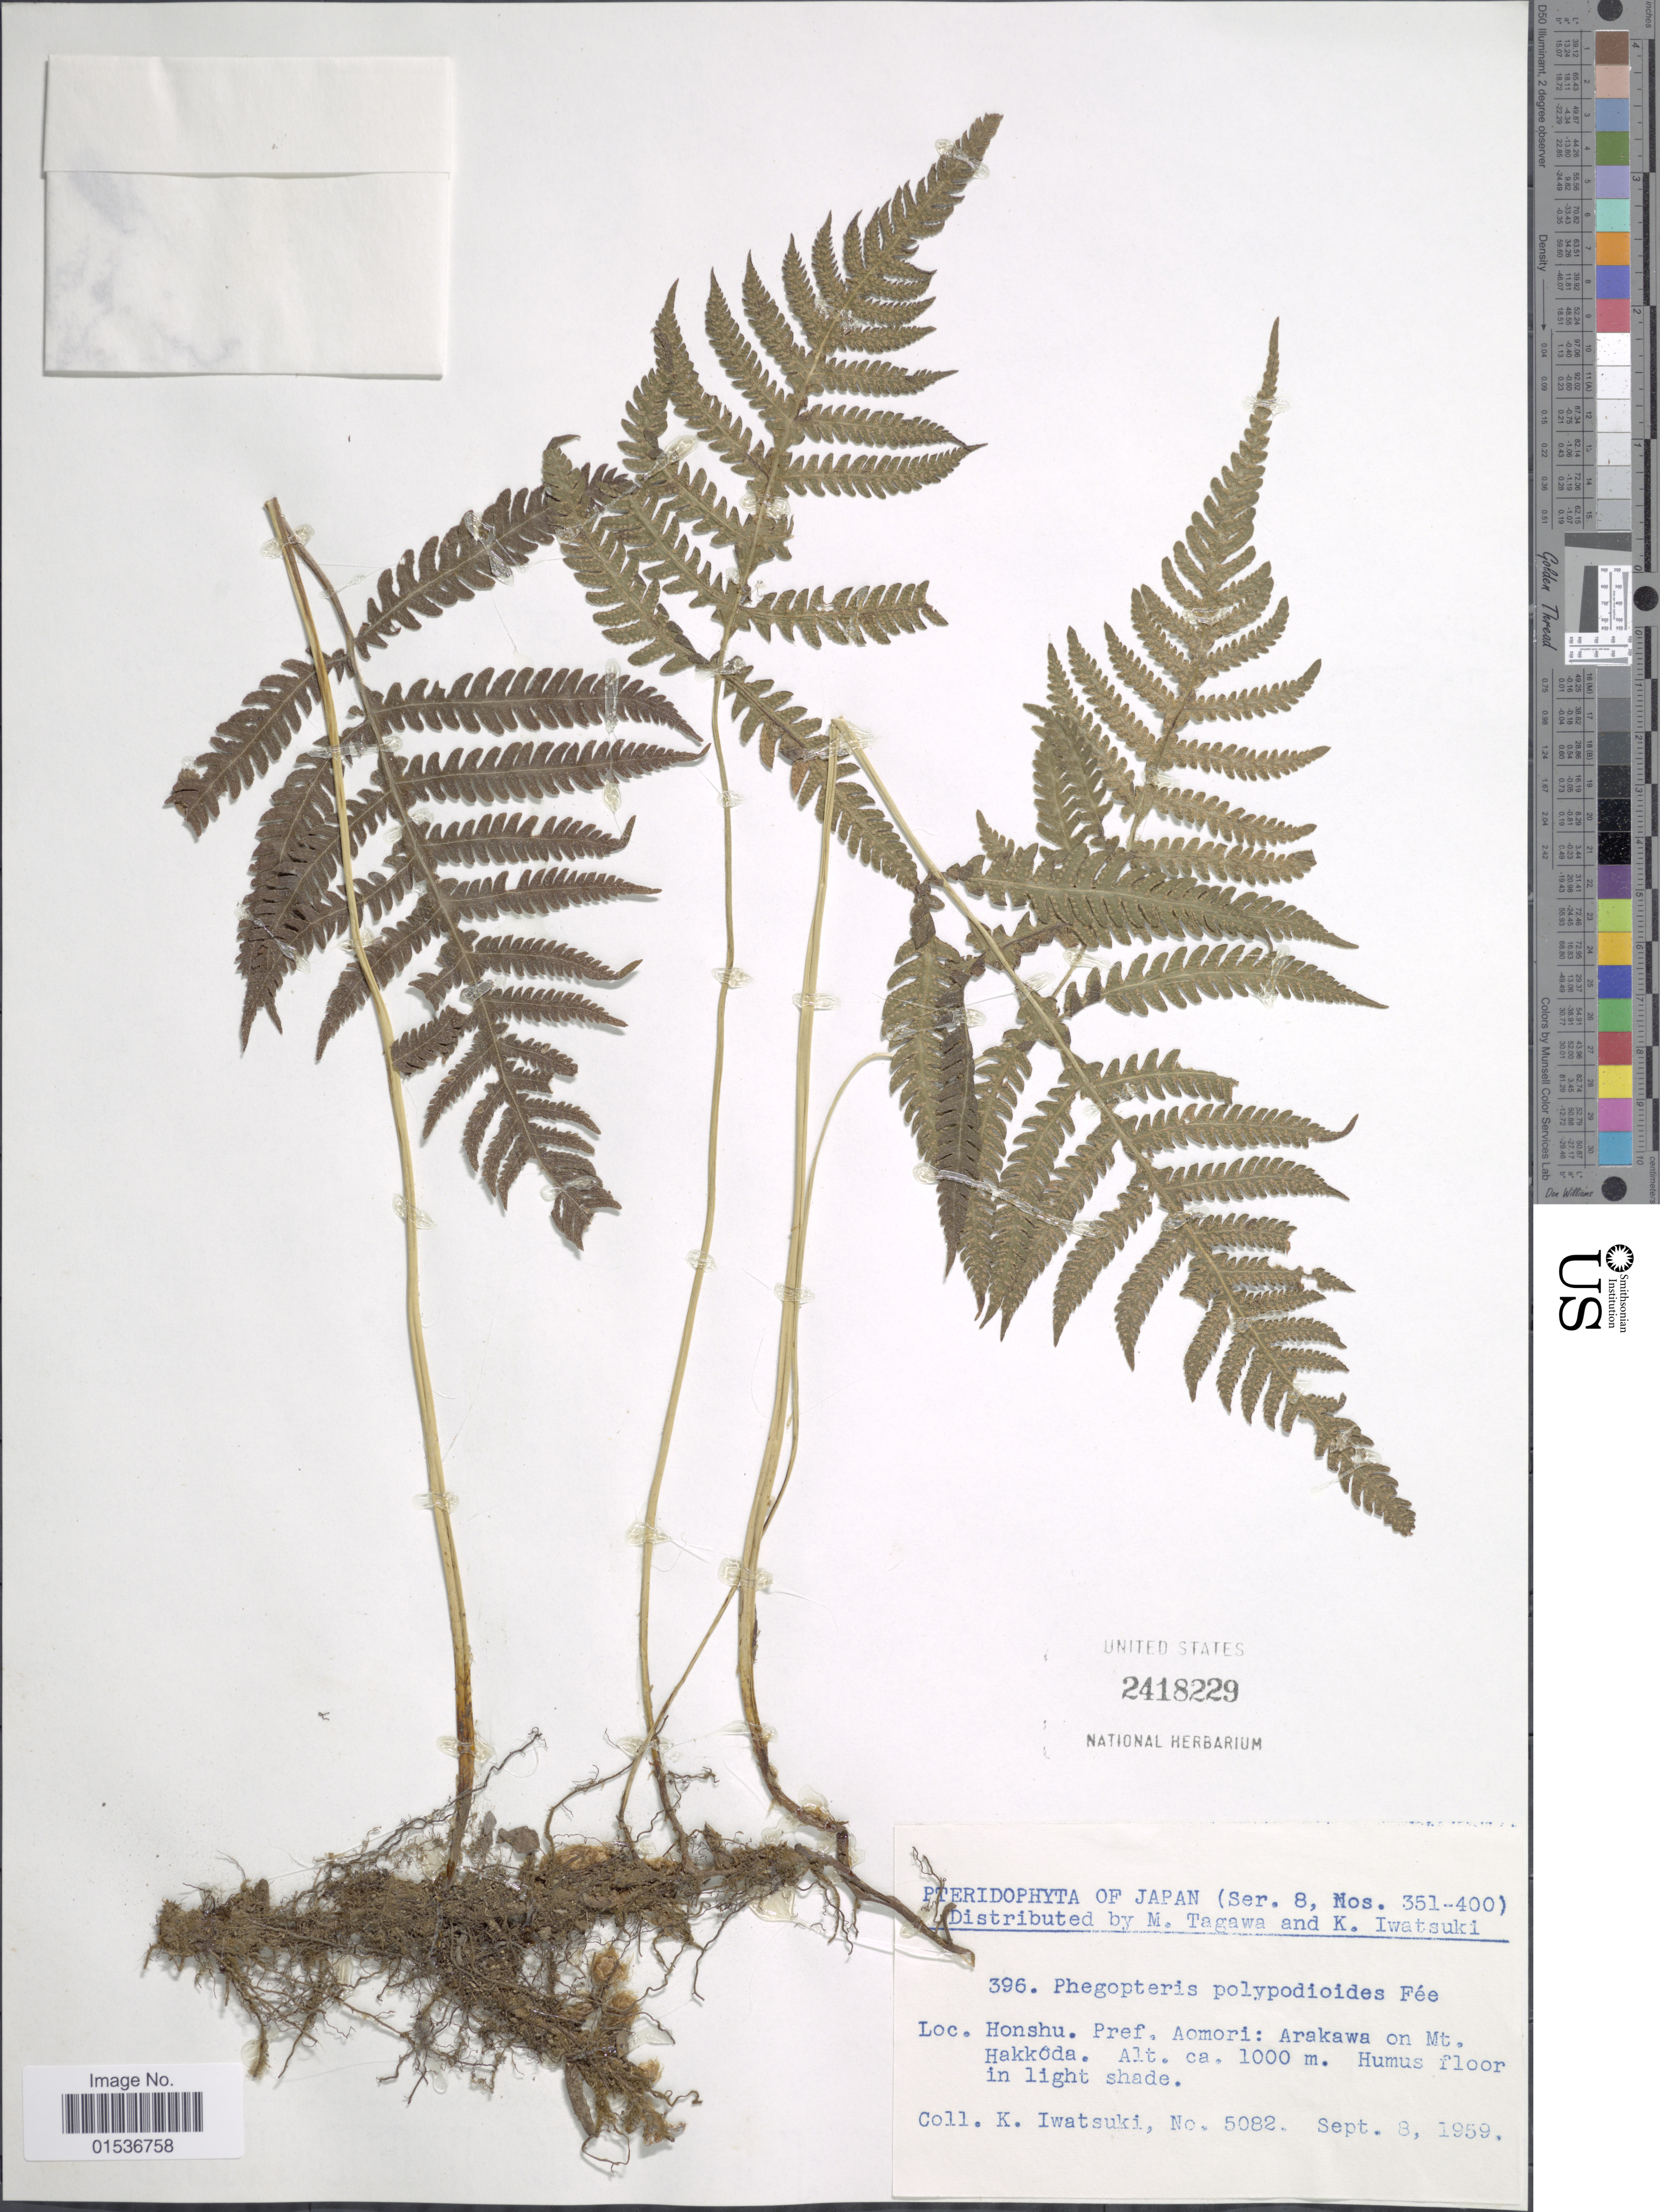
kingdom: Plantae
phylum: Tracheophyta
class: Polypodiopsida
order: Polypodiales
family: Thelypteridaceae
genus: Phegopteris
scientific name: Phegopteris oreopteris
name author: (Ehrh.) Fée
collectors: K. Iwatsuki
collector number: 5082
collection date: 1959-09-08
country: Japan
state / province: Aomori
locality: Honshu. Pref. Aomori: Arakawa on Mt. Hakkoda.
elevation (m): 1000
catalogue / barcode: US 2418229